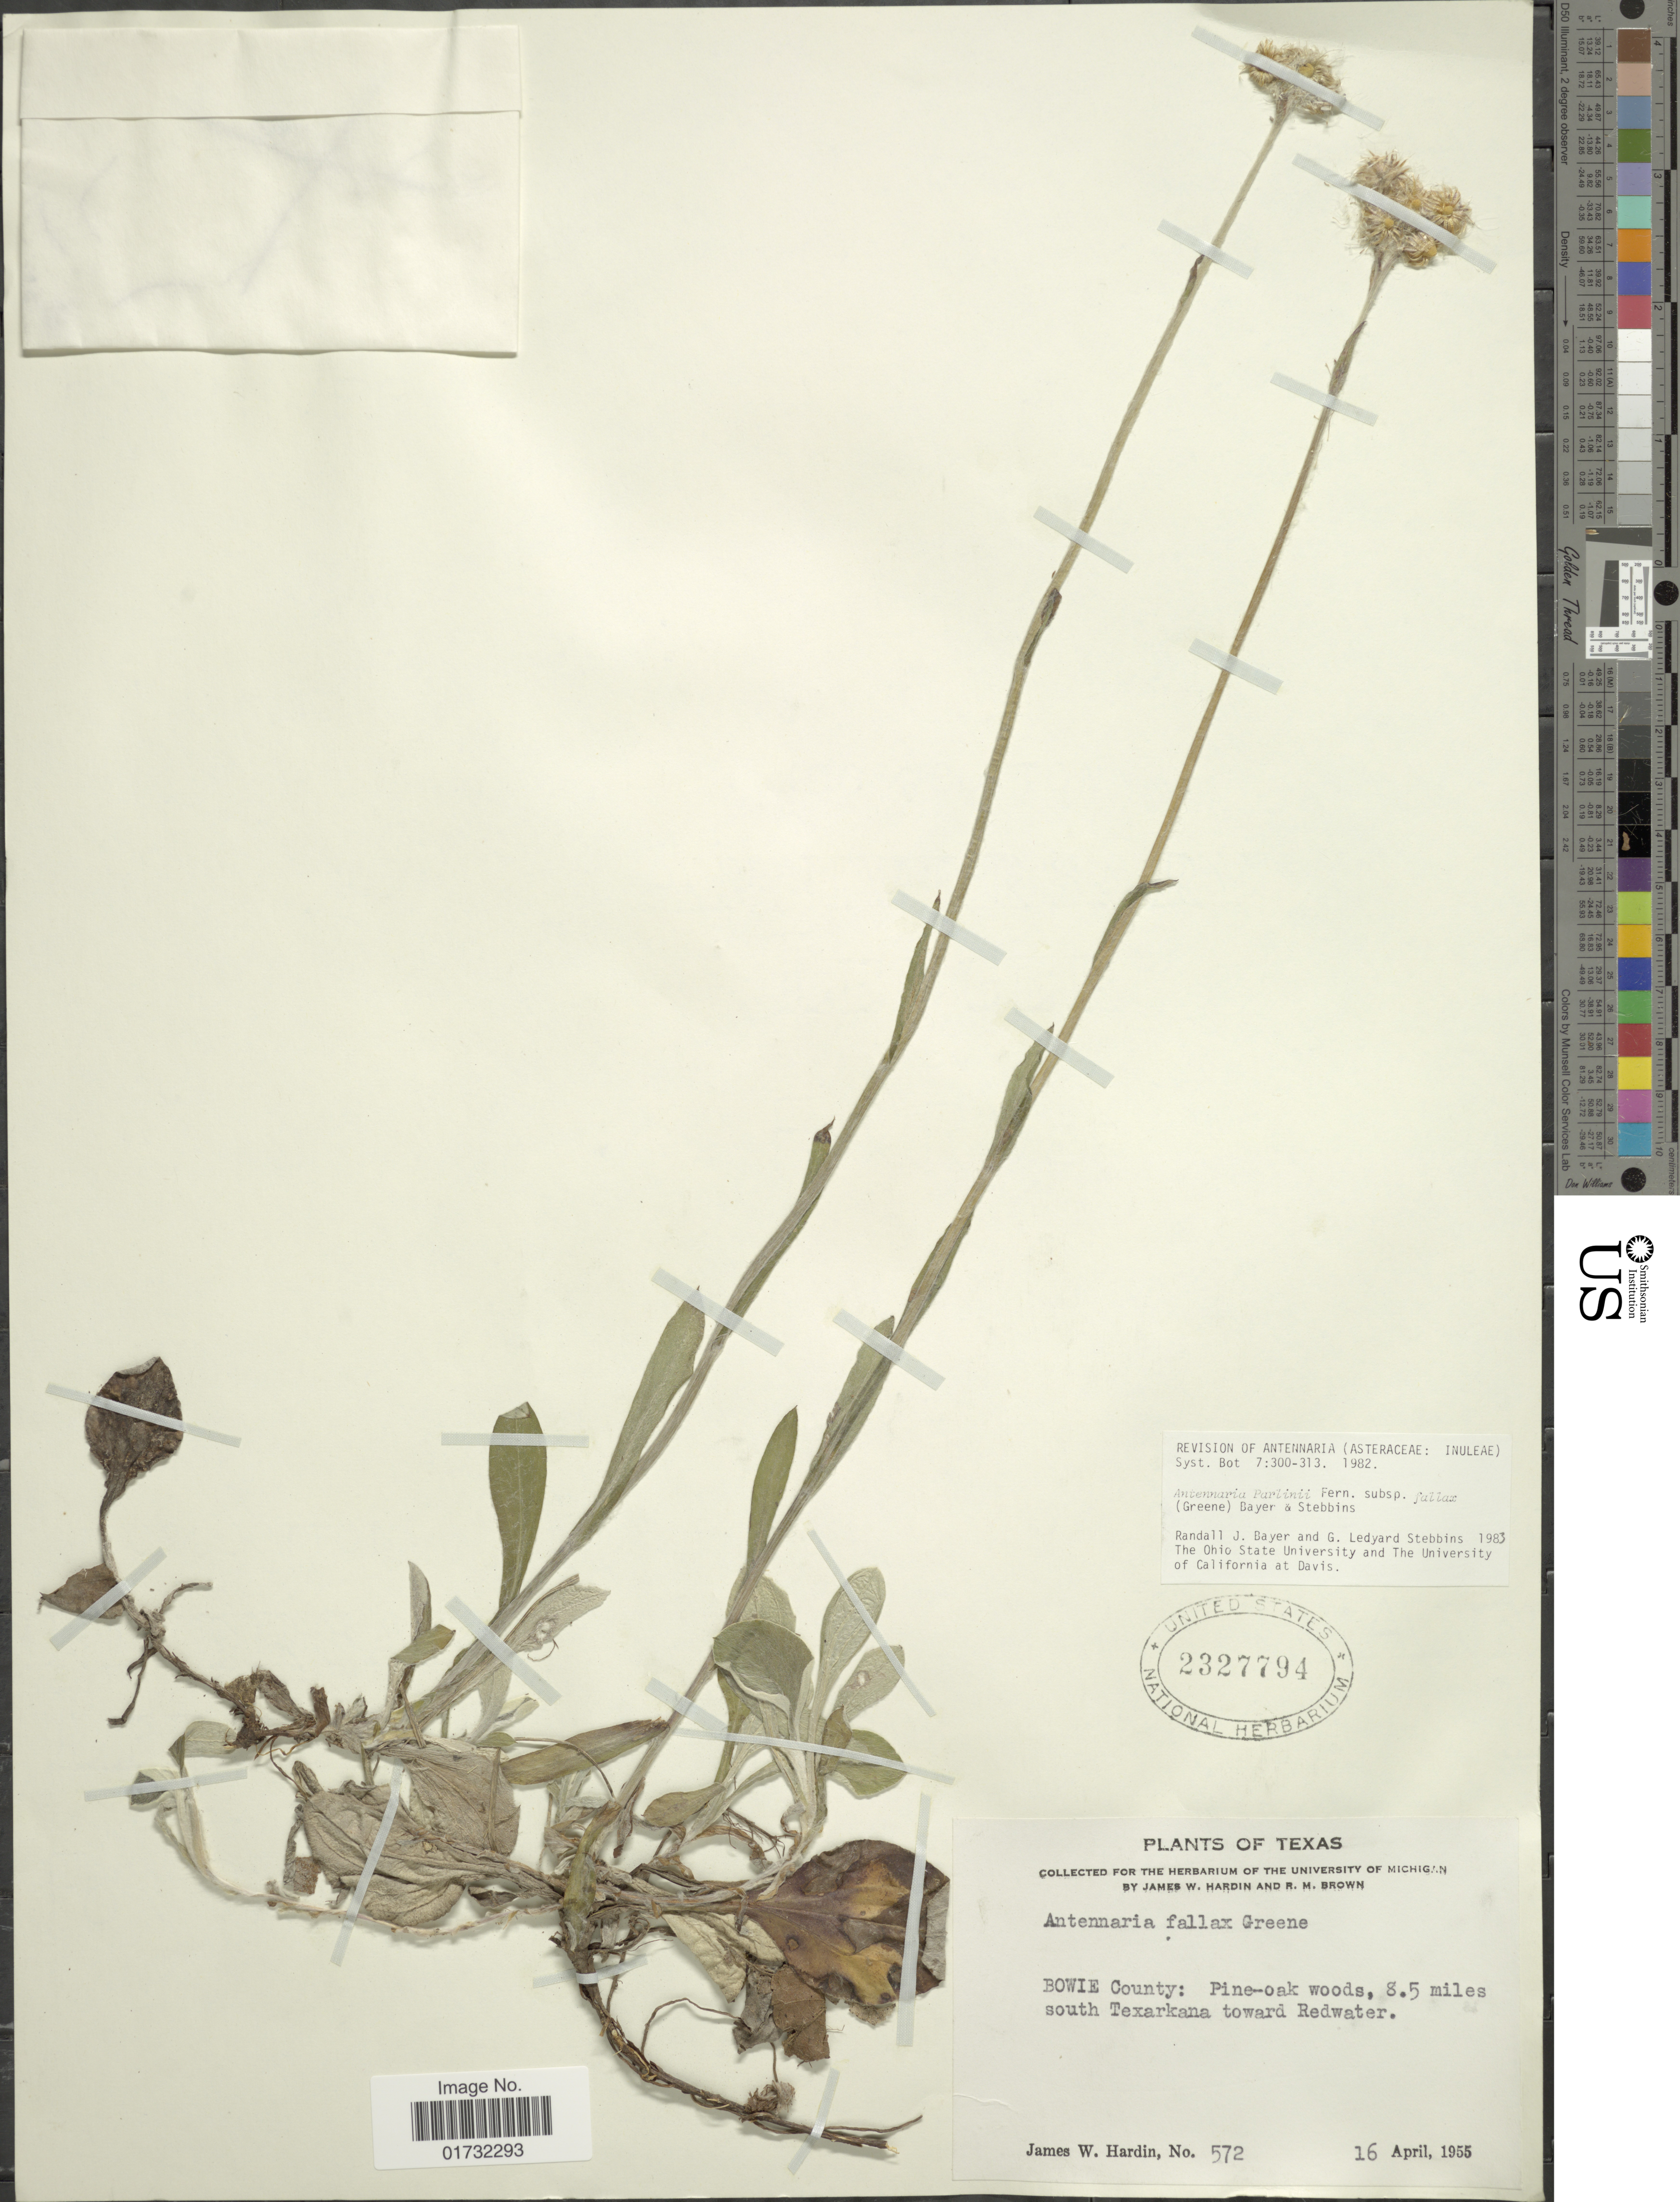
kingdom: Plantae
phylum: Tracheophyta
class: Magnoliopsida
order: Asterales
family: Asteraceae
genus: Antennaria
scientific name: Antennaria parlinii subsp. fallax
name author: (Greene) R.J. Bayer & Stebbins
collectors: J. W. Hardin & R. M. Brown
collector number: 572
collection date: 1955-04-16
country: United States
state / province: Texas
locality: Bowie County: 8.5 miles south Texarkana toward Redwater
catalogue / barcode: US 2327794